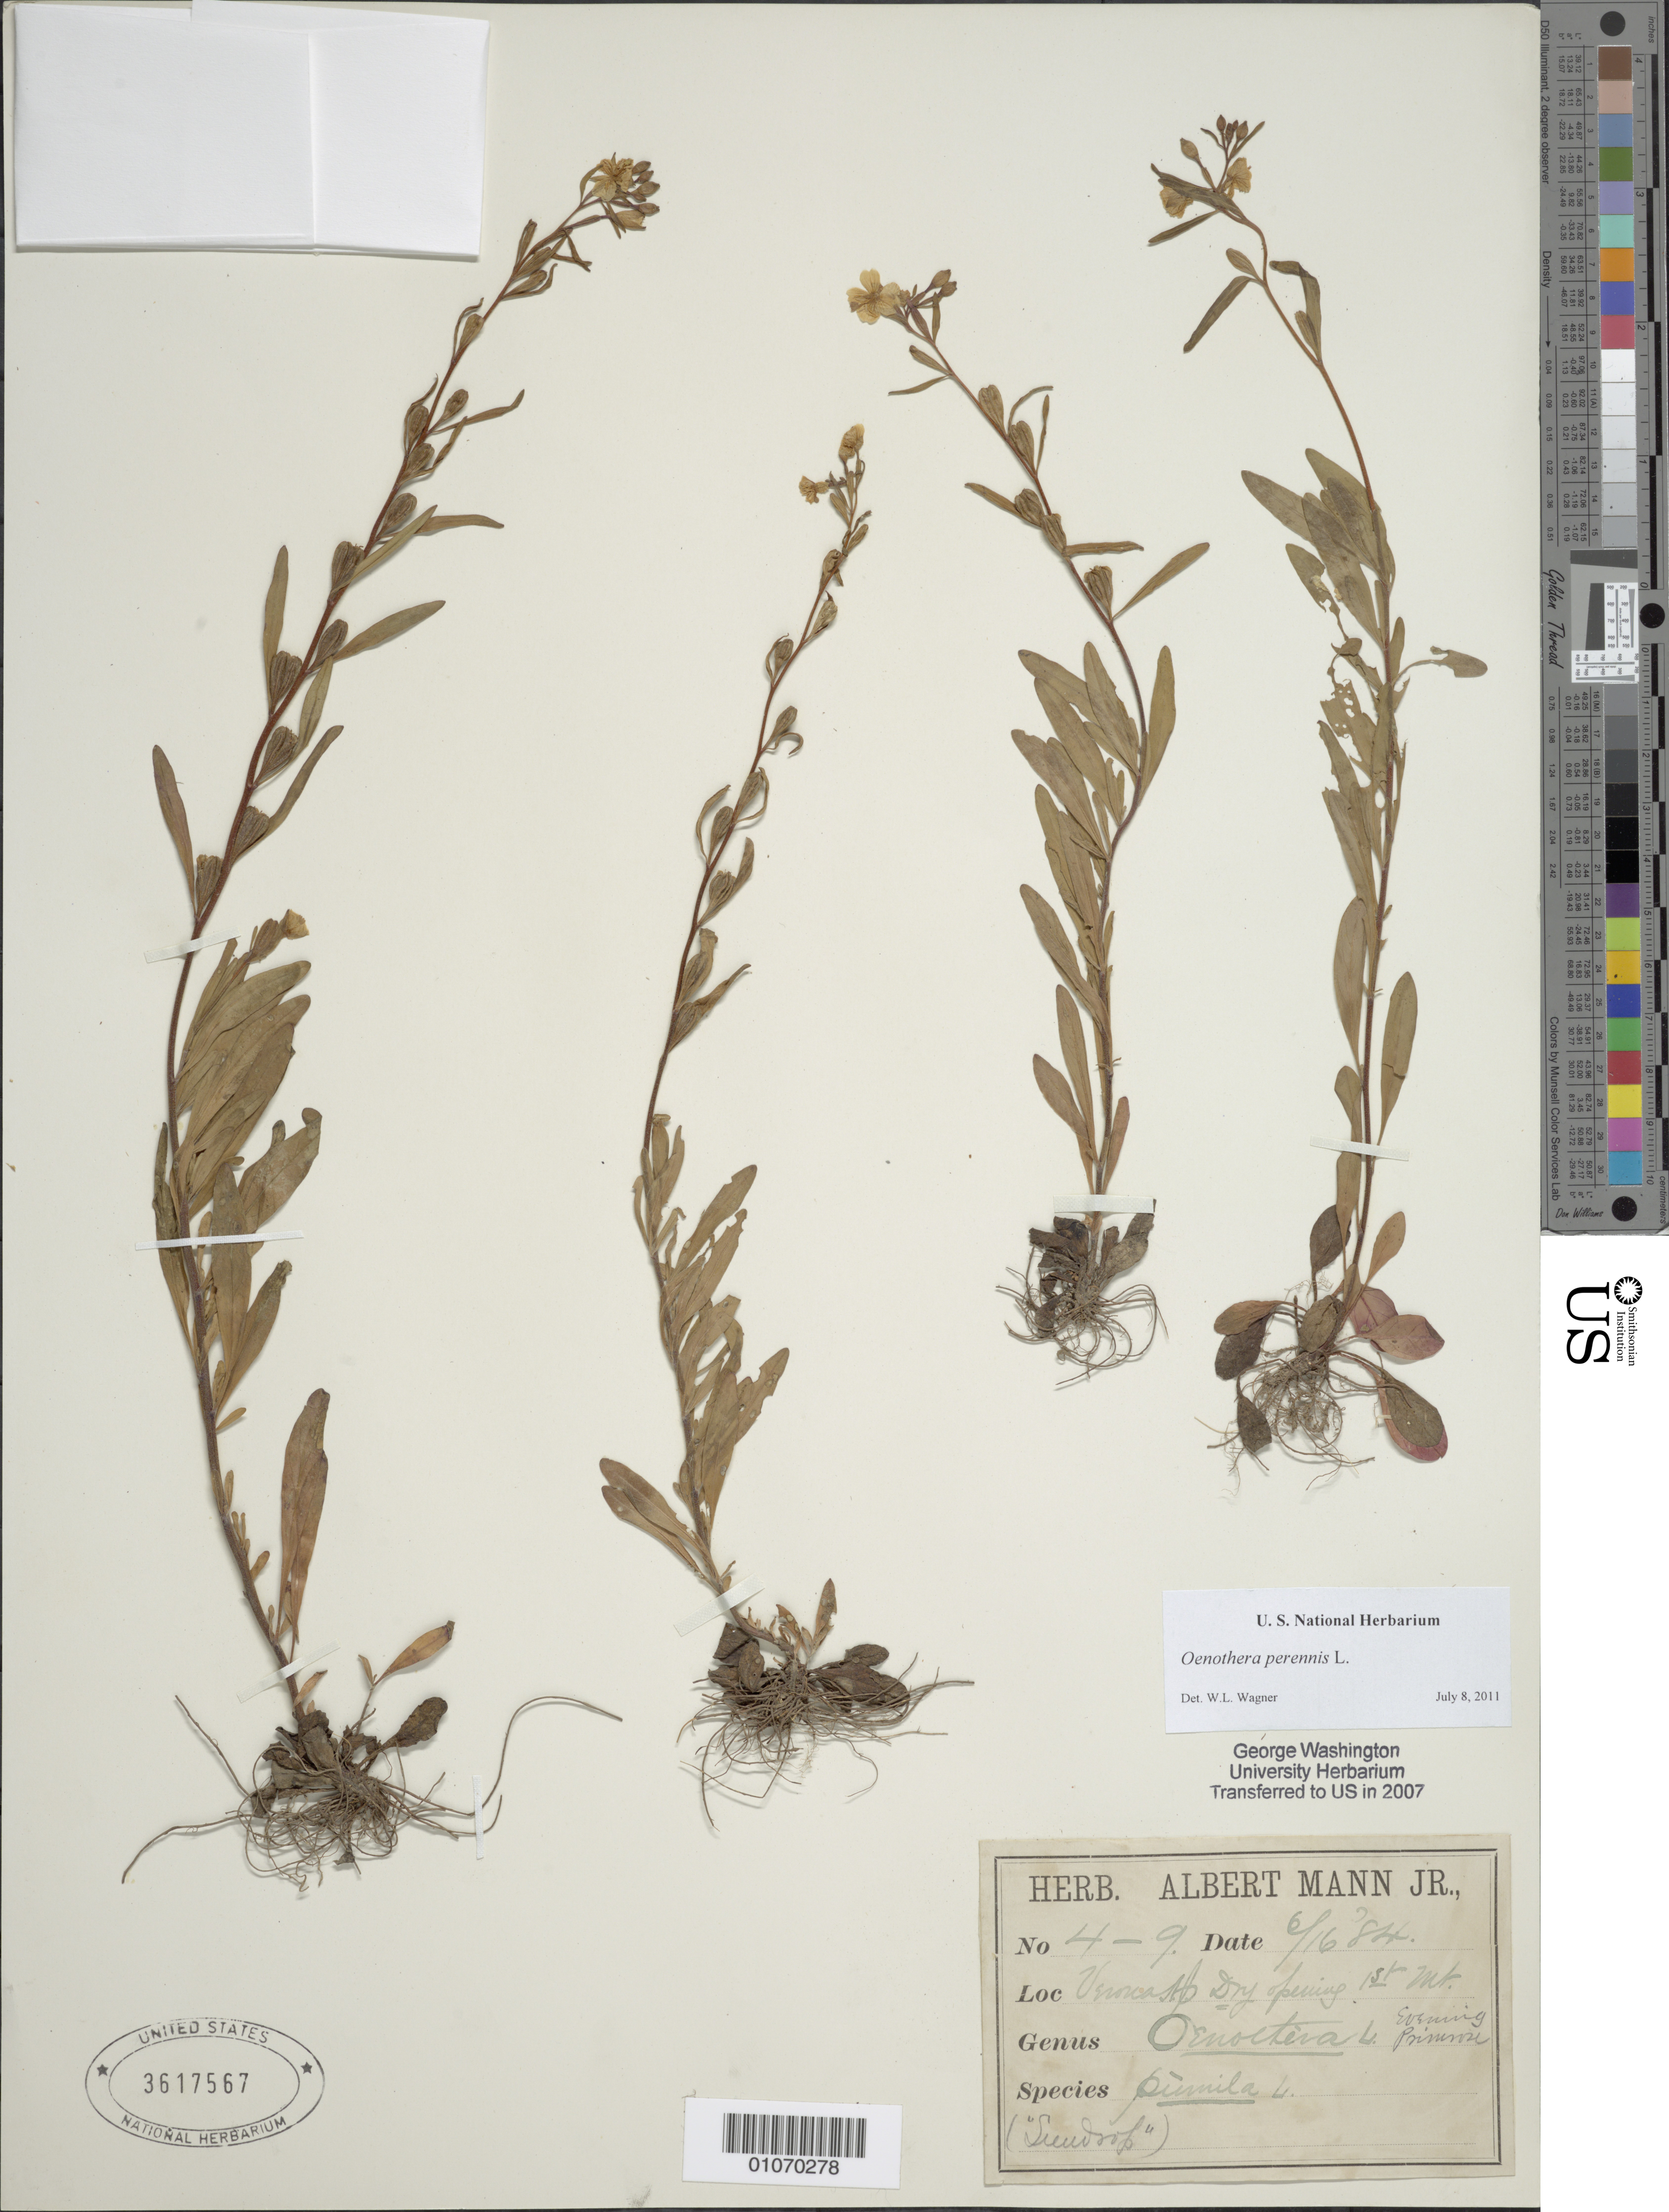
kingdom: Plantae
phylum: Tracheophyta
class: Magnoliopsida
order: Myrtales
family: Onagraceae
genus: Oenothera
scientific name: Oenothera perennis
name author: L.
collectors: A. Mann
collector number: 4-9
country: United States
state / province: Vermont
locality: Dry Spring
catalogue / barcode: US 3617567